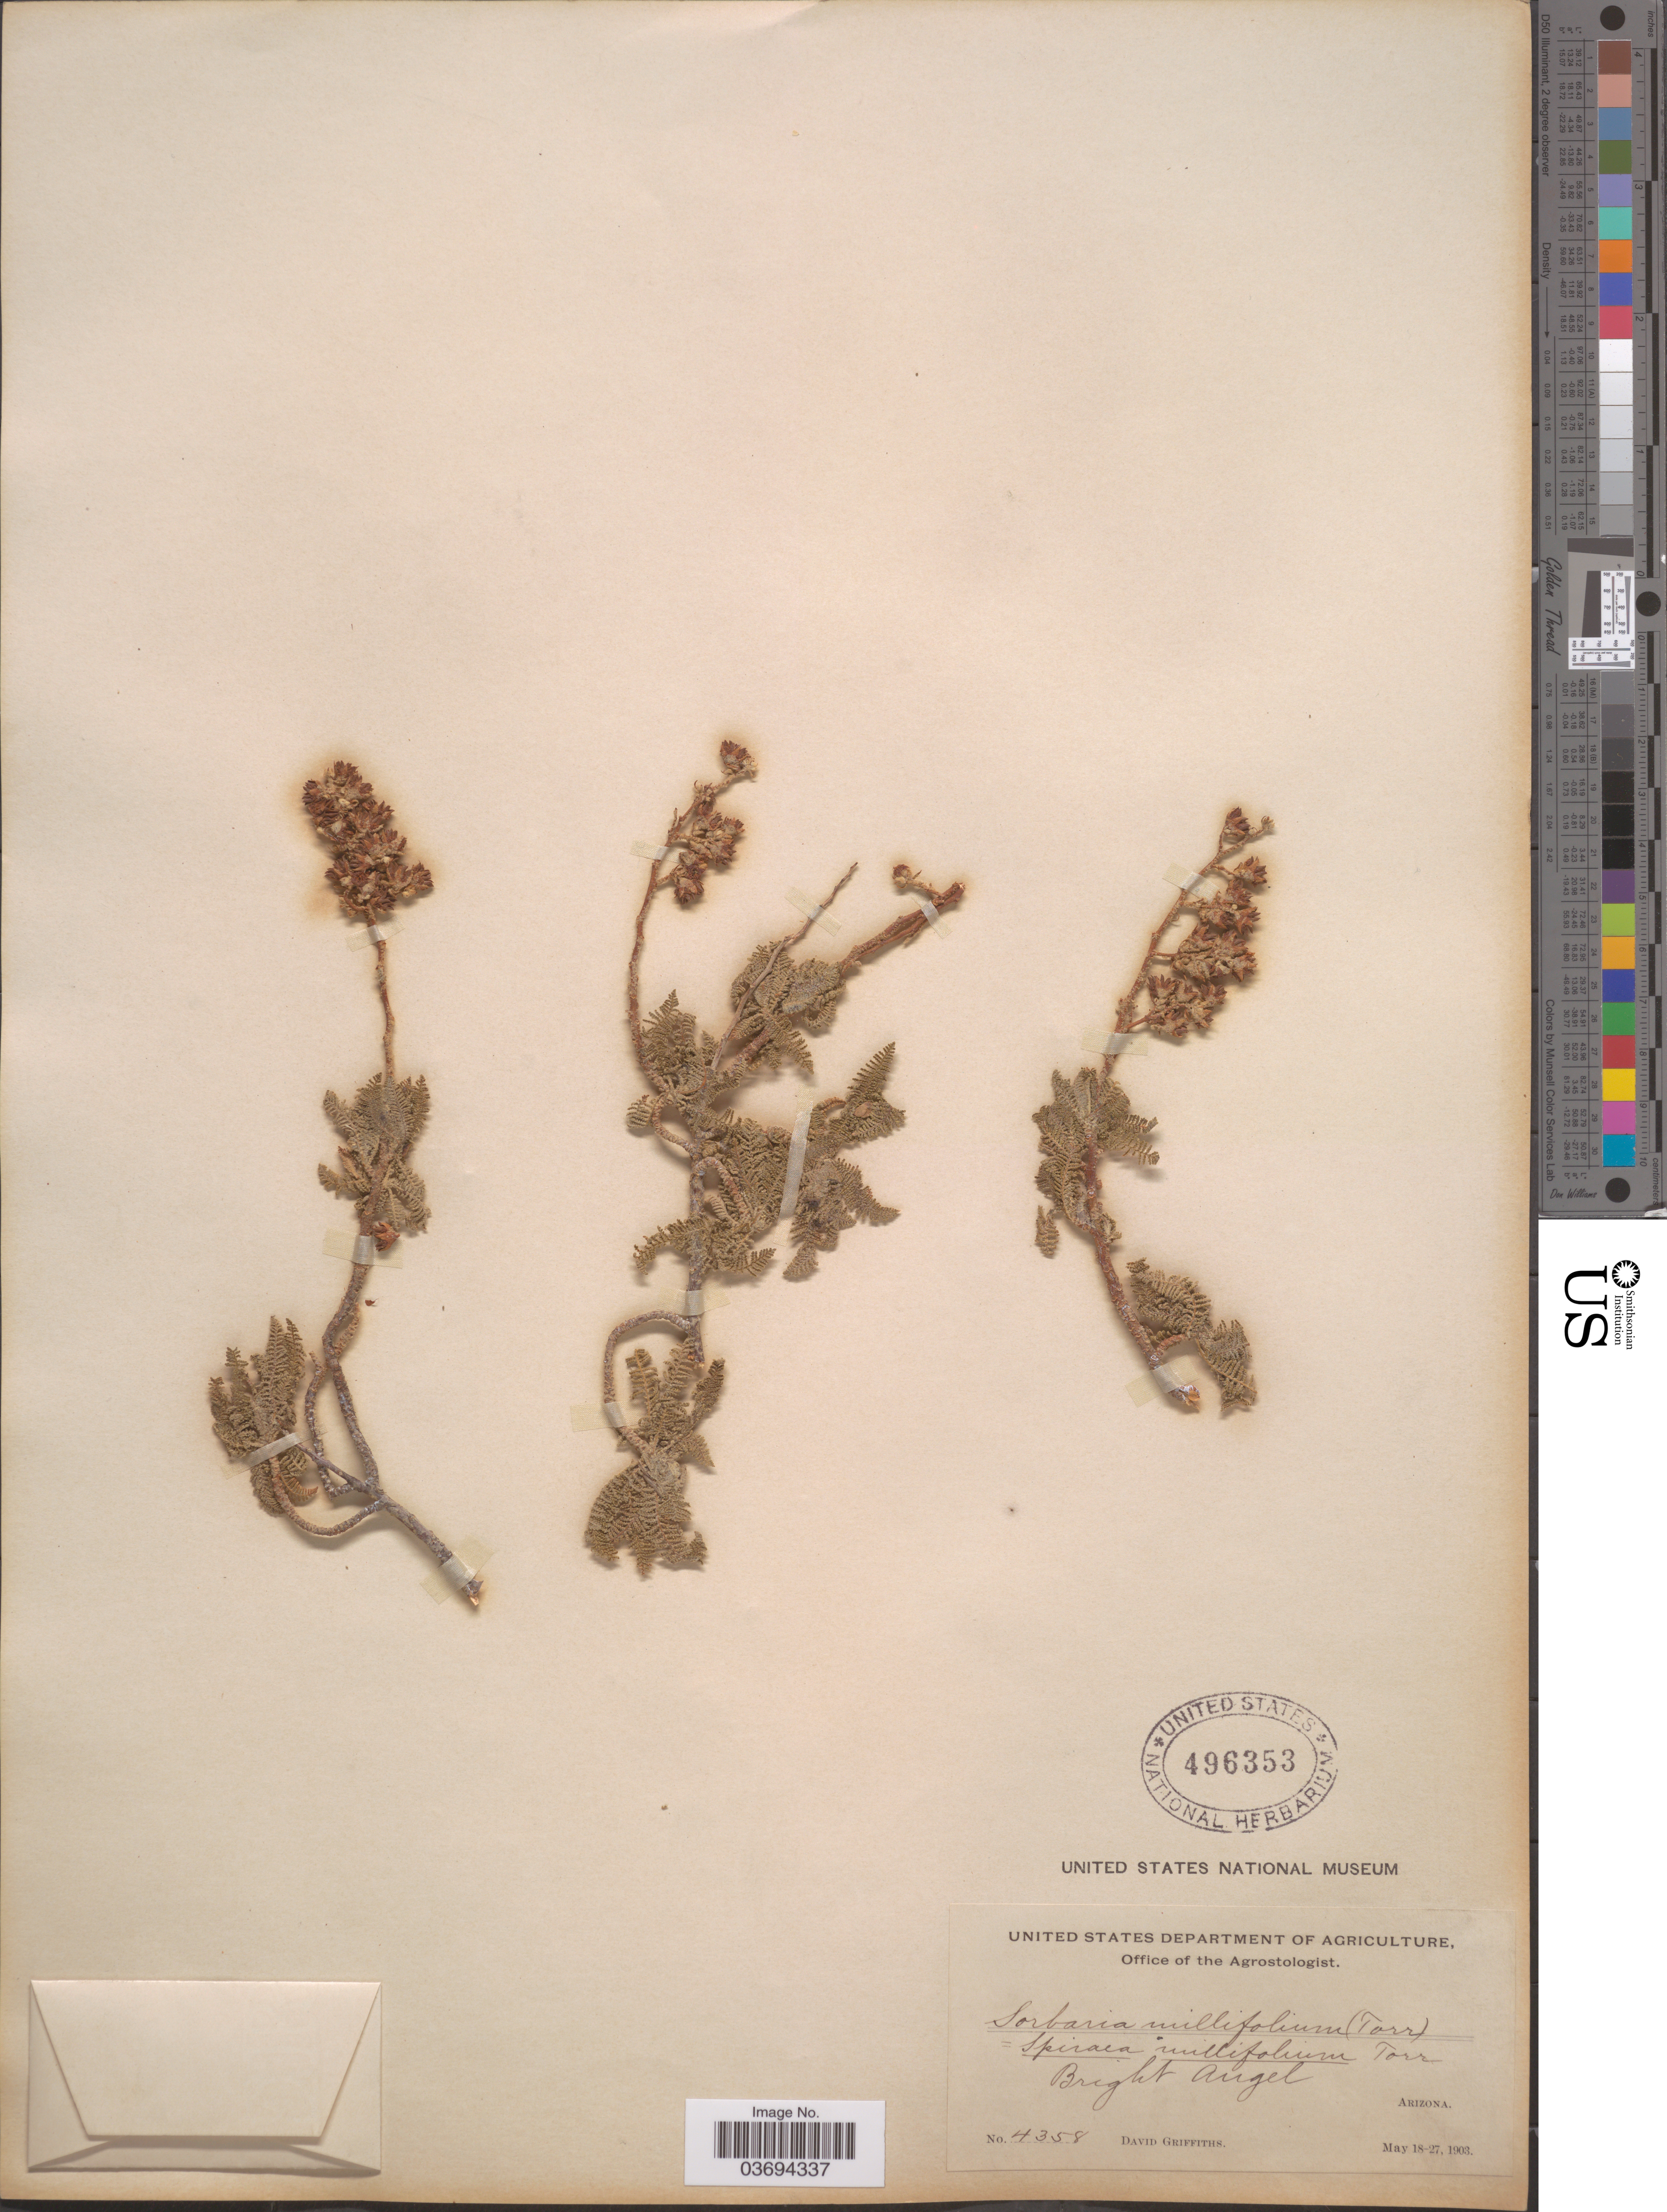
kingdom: Plantae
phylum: Tracheophyta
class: Magnoliopsida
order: Rosales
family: Rosaceae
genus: Chamaebatiaria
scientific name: Chamaebatiaria millefolium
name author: (Torr.) Maxim.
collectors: D. Griffiths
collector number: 4358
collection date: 1903-05-18/1903-05-27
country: United States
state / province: Arizona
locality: Bright Angel.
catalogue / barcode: US 496353